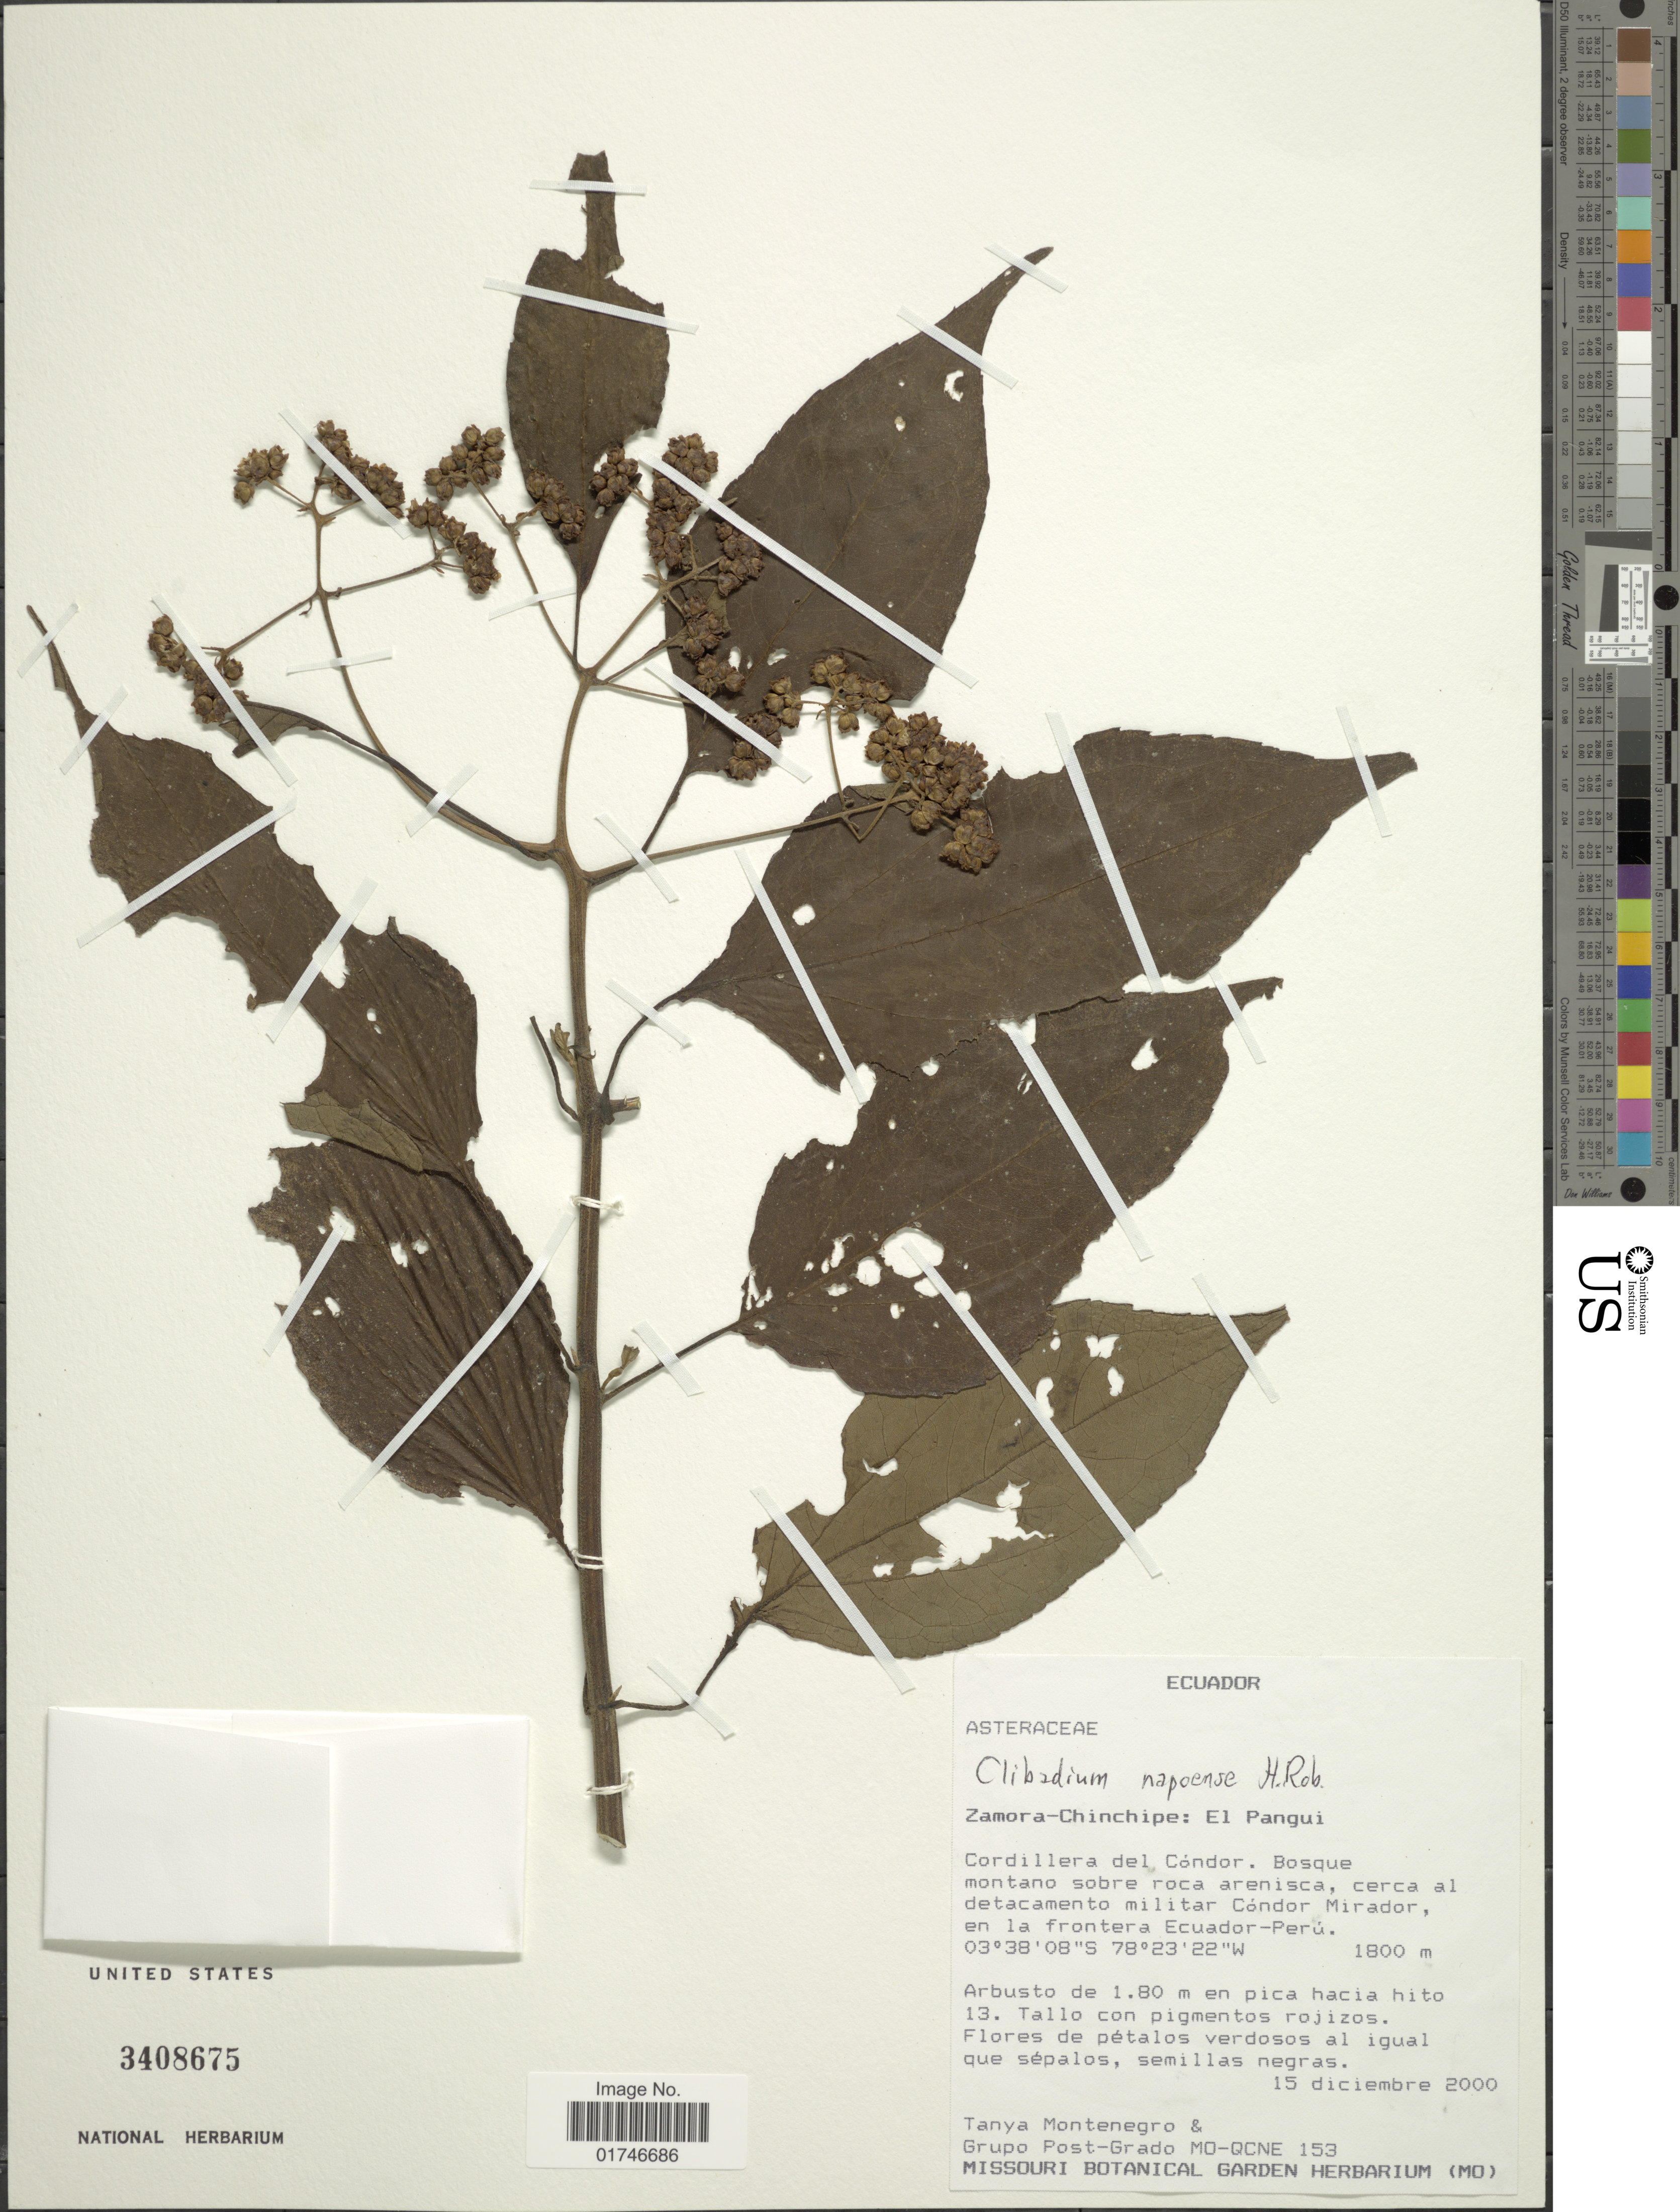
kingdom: Plantae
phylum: Tracheophyta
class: Magnoliopsida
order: Asterales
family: Asteraceae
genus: Clibadium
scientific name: Clibadium napoense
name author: H. Rob.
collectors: T. Montenegro & Grupo Post-Grado MO-QCNE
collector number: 153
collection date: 2000-12-15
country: Ecuador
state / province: Zamora-Chinchipe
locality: Zamora-Chinchipe: El Pangui. Cordillera del Cóndor. Bosque montano sobre roca arenisca, cerca al detacamento militar Cóndor Mirador, en la frontera Ecuador-Perú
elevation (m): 1800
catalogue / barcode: US 3408675